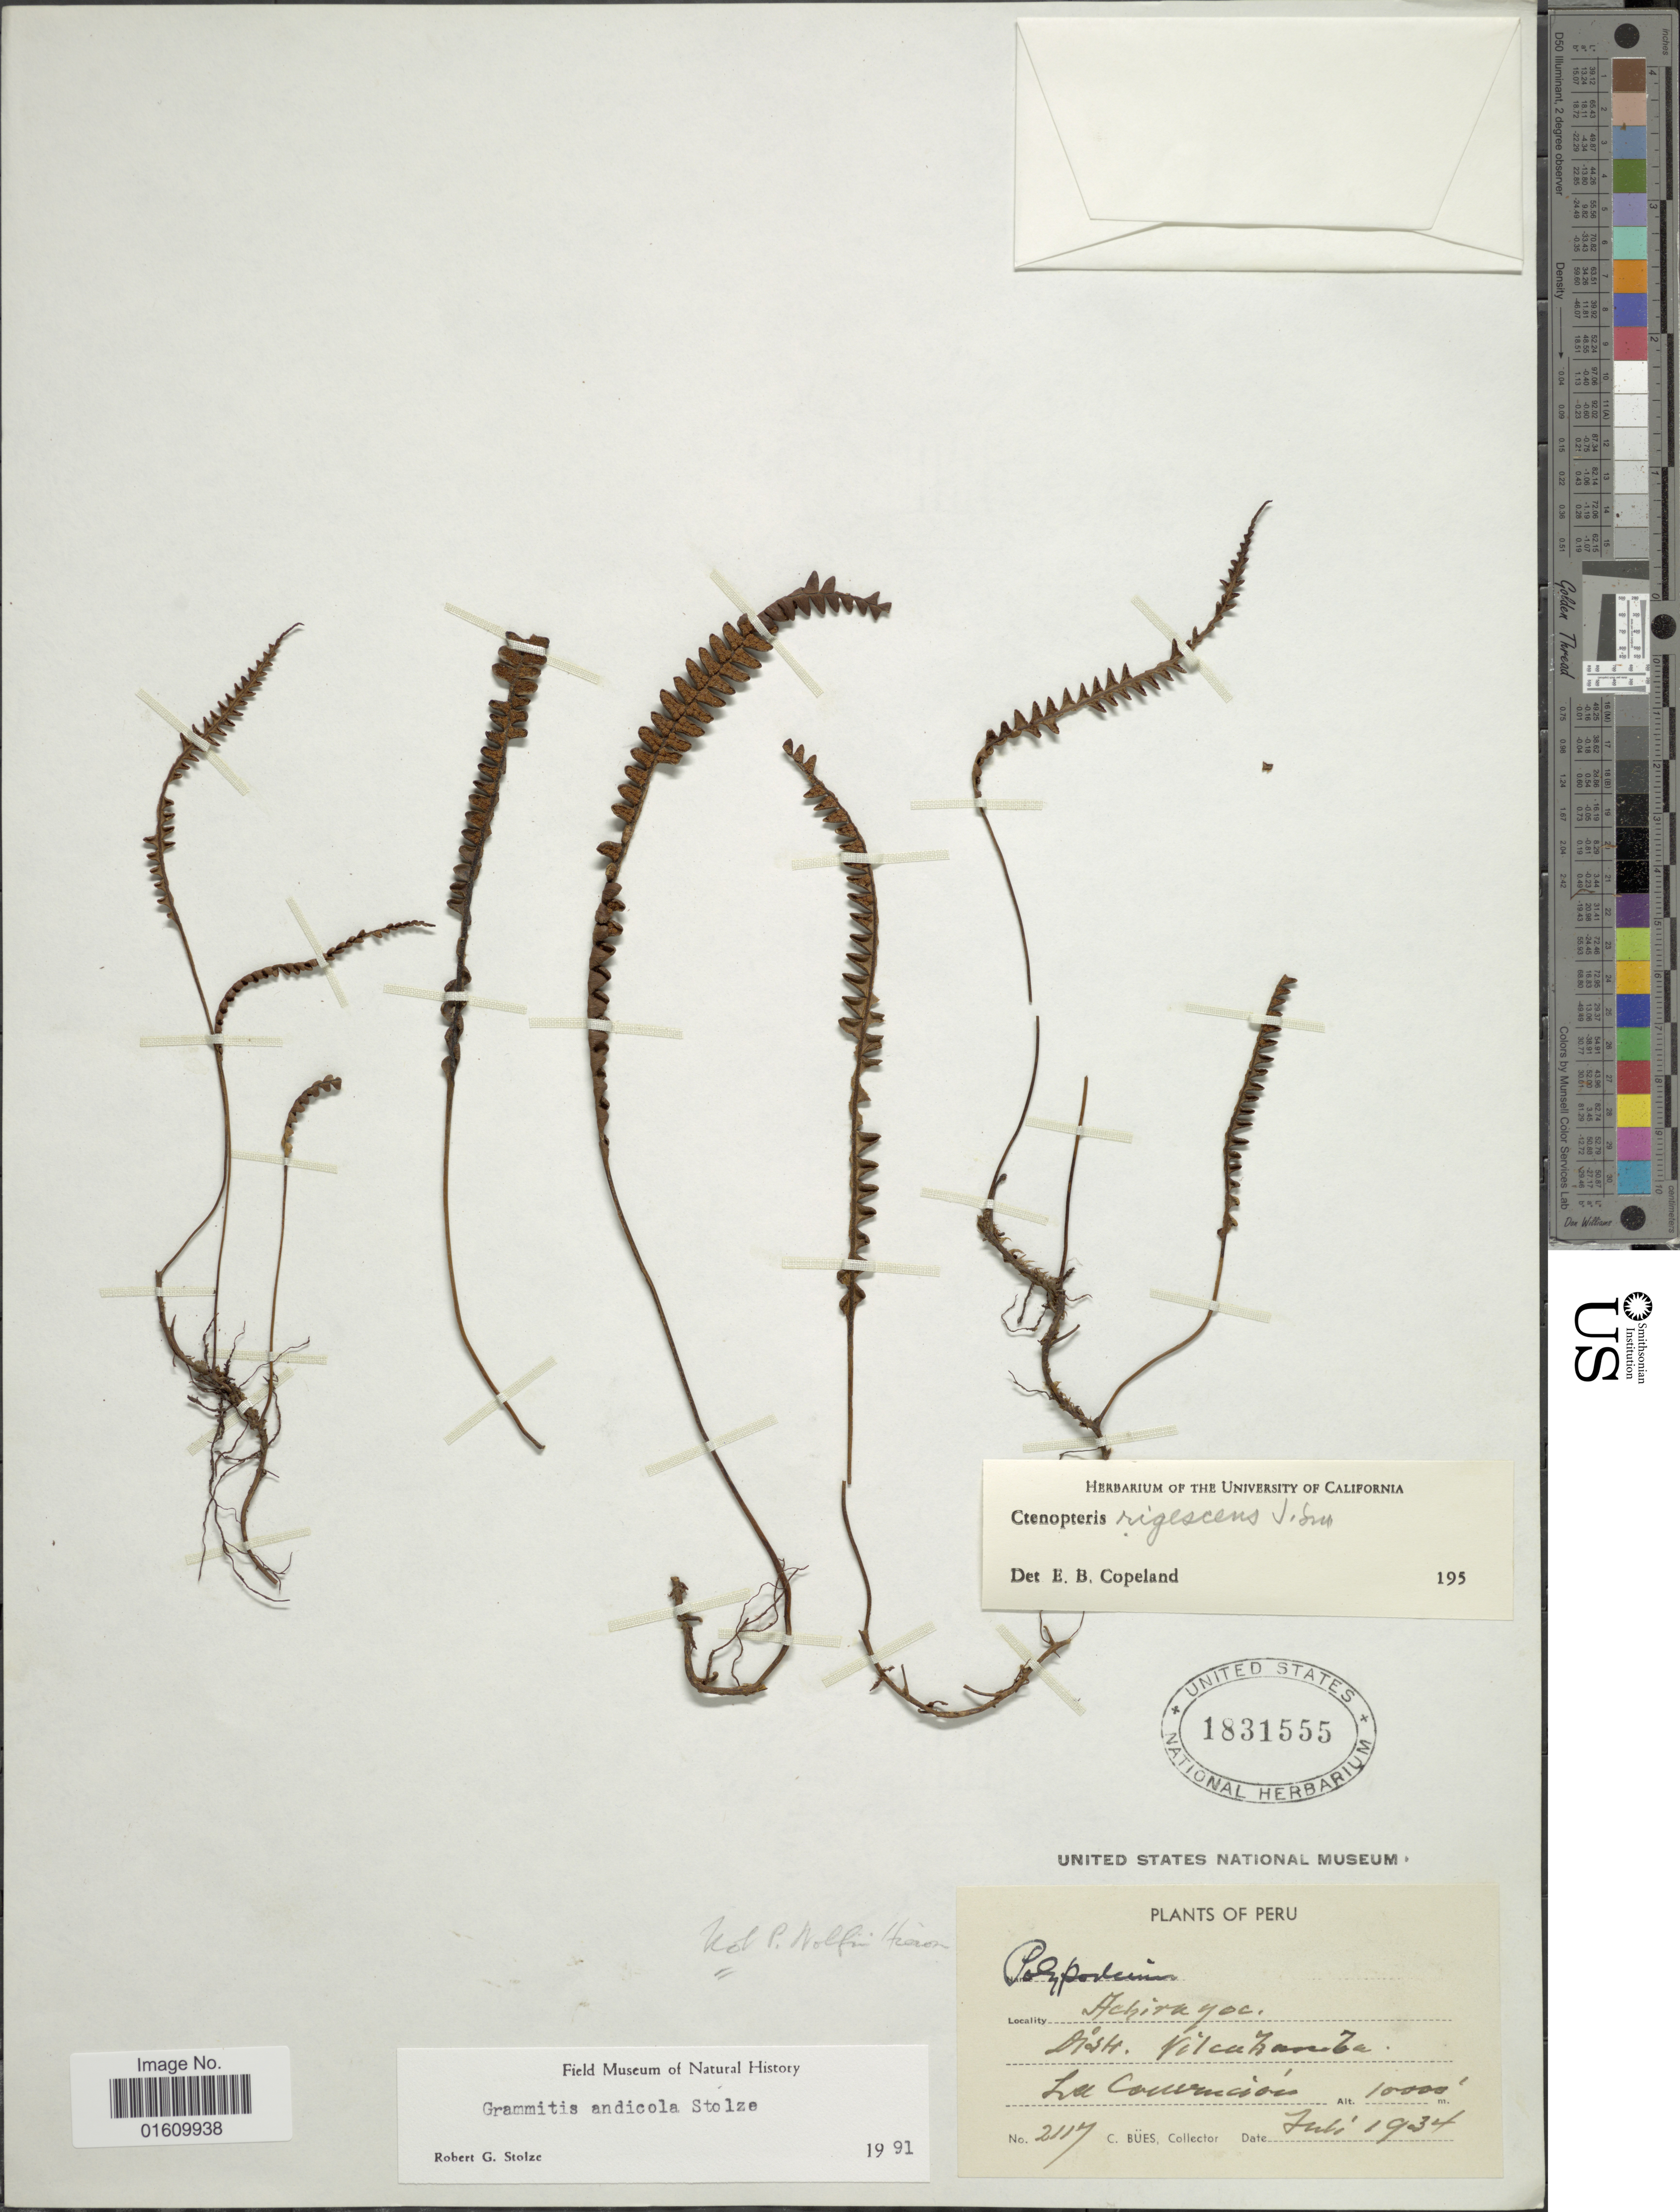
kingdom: Plantae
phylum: Tracheophyta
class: Polypodiopsida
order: Polypodiales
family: Polypodiaceae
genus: Melpomene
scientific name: Melpomene flabelliformis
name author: (Poir.) A.R. Sm. & R.C. Moran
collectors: C. Bues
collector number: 2117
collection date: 1934-07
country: Peru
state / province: Cusco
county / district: La Convención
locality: Achitayoc, Distr. Vilcabamba, La Convención.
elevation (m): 3048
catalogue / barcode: US 1831555